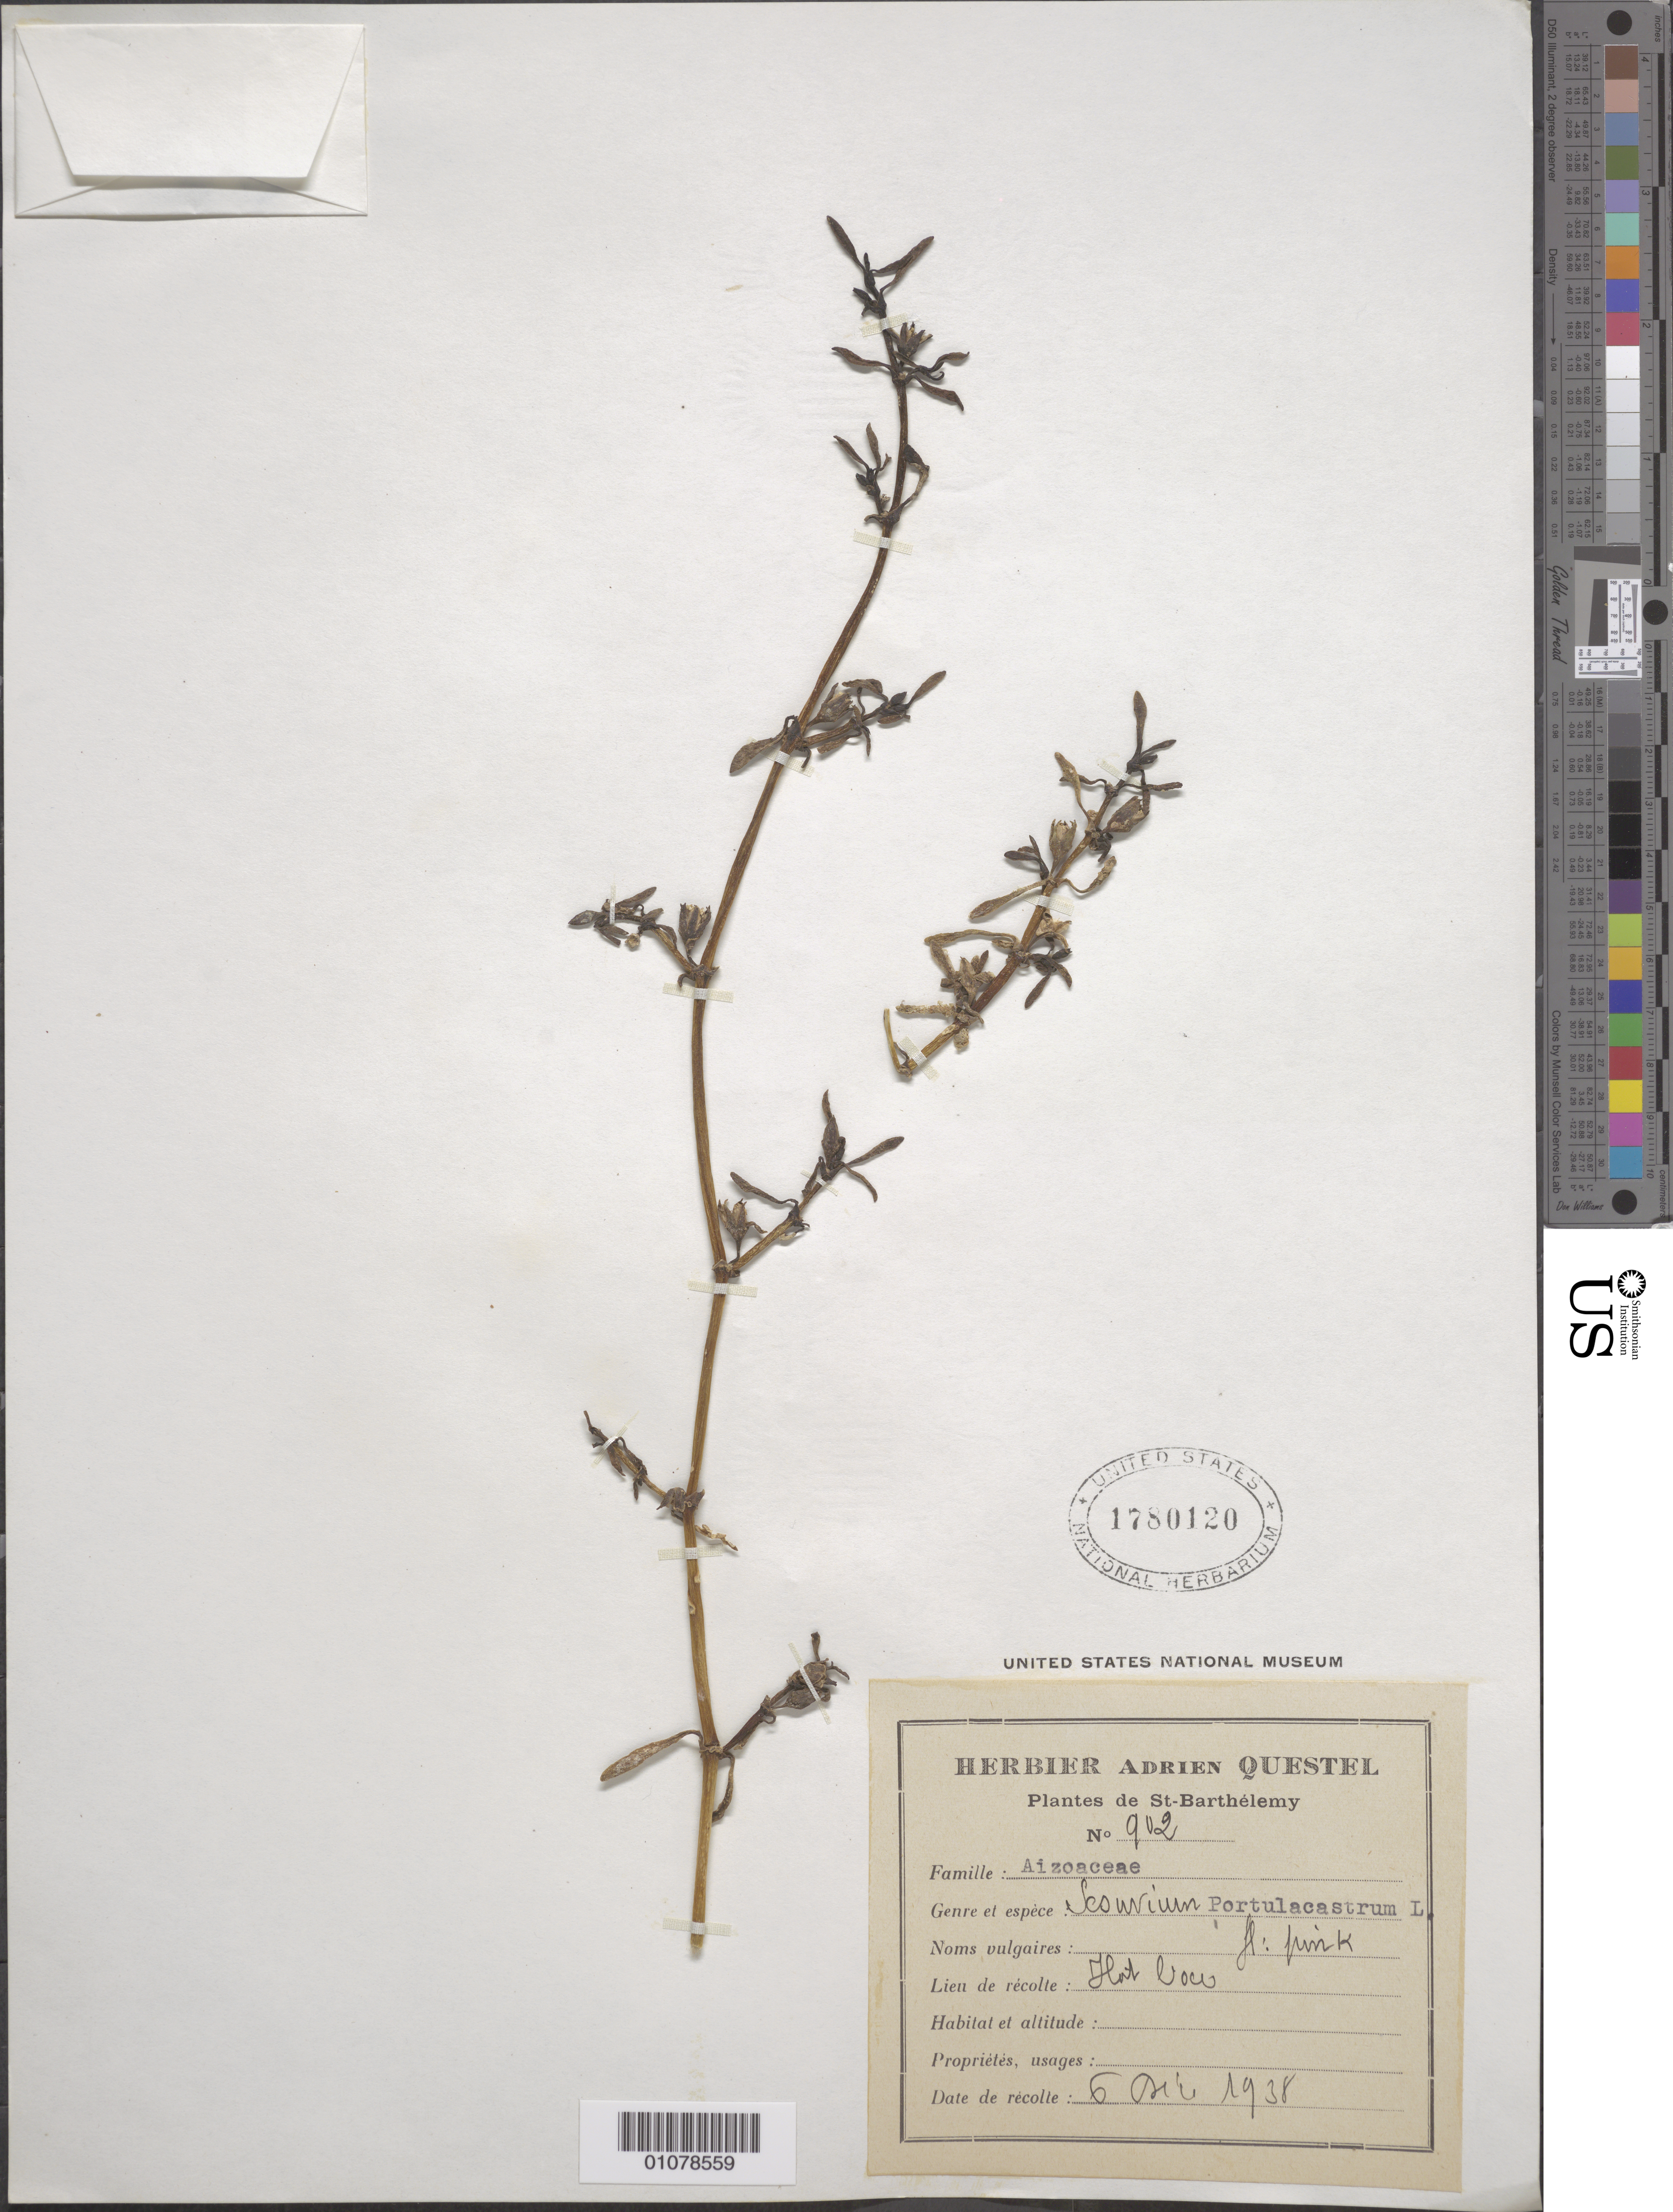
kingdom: Plantae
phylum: Tracheophyta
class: Magnoliopsida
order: Caryophyllales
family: Aizoaceae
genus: Sesuvium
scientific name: Sesuvium portulacastrum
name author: (L.) L.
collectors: A. Questel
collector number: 902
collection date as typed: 06 Dec 1938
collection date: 1938-12-06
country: Saint Barthélemy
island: St. Barthélemy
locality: St Bartelemy, Ilot Coce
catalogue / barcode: US 1780120